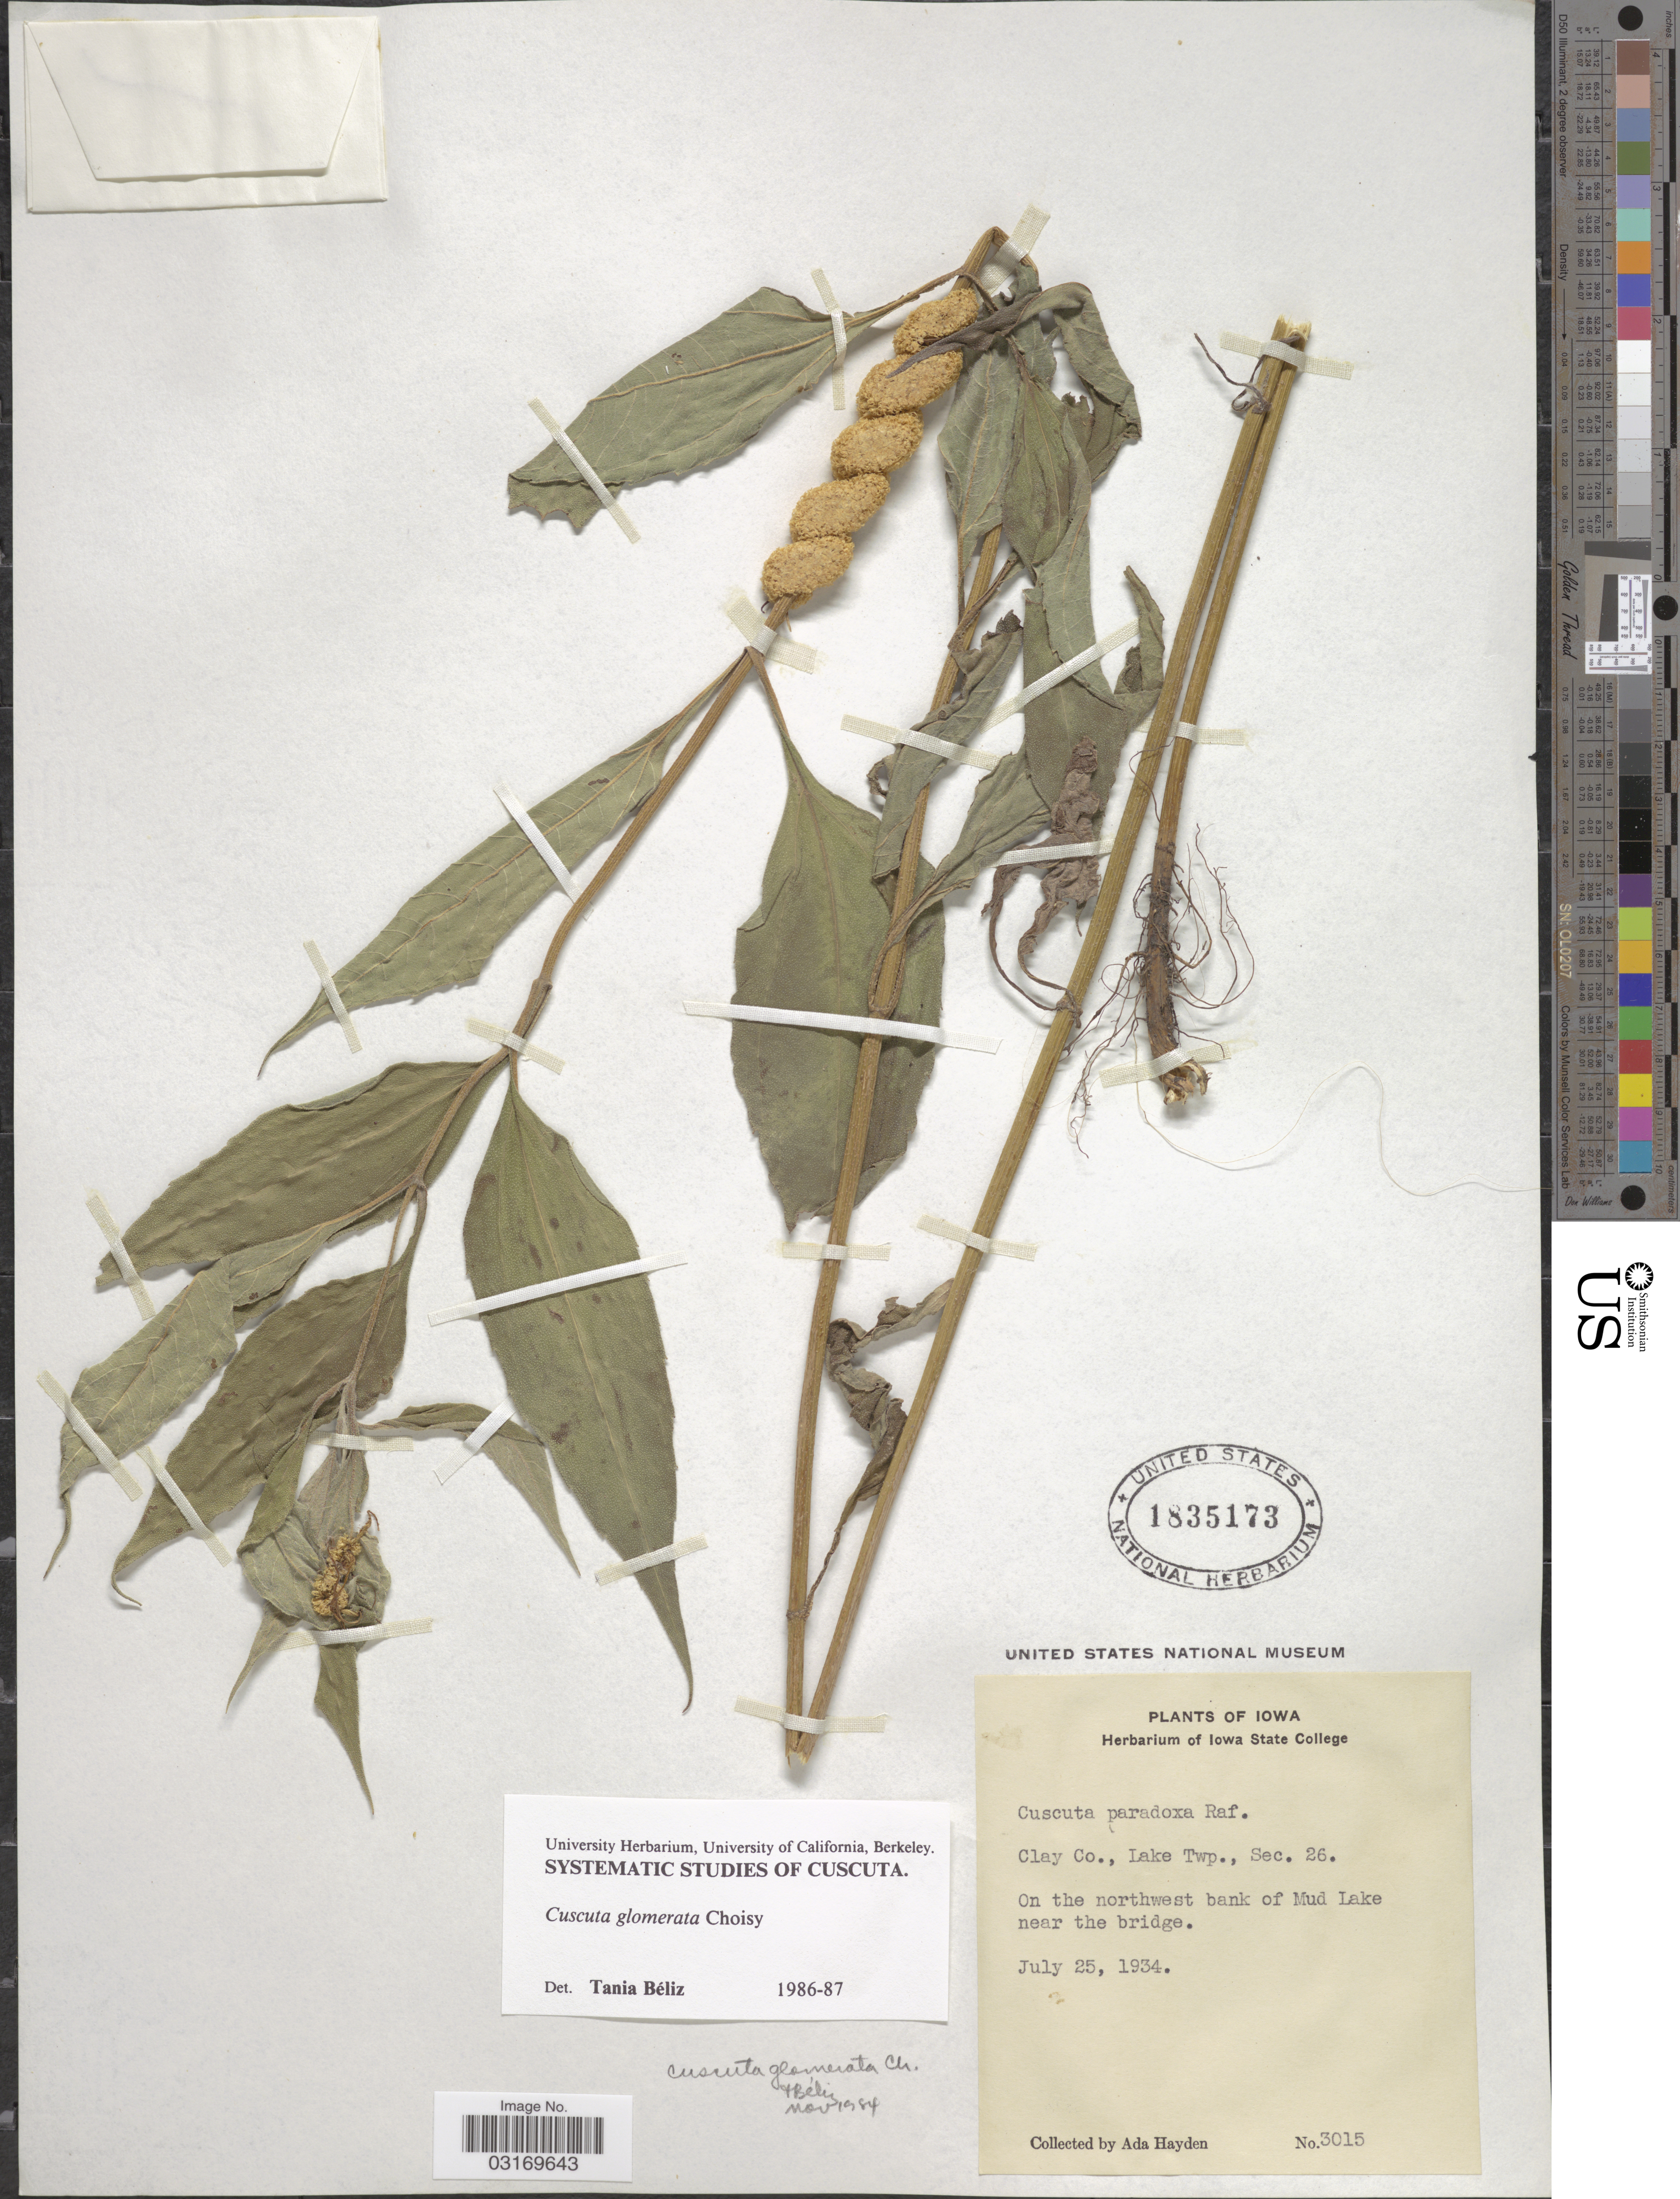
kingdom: Plantae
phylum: Tracheophyta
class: Magnoliopsida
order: Solanales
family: Convolvulaceae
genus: Cuscuta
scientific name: Cuscuta glomerata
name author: Chris.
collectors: Ada Hayden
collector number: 3015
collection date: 1934-07-25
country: United States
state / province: Iowa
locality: Clay Co., Lake Twp., Sec. 26. On the northwest bank of Mud Lake near the bridge.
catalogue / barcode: US 1835173